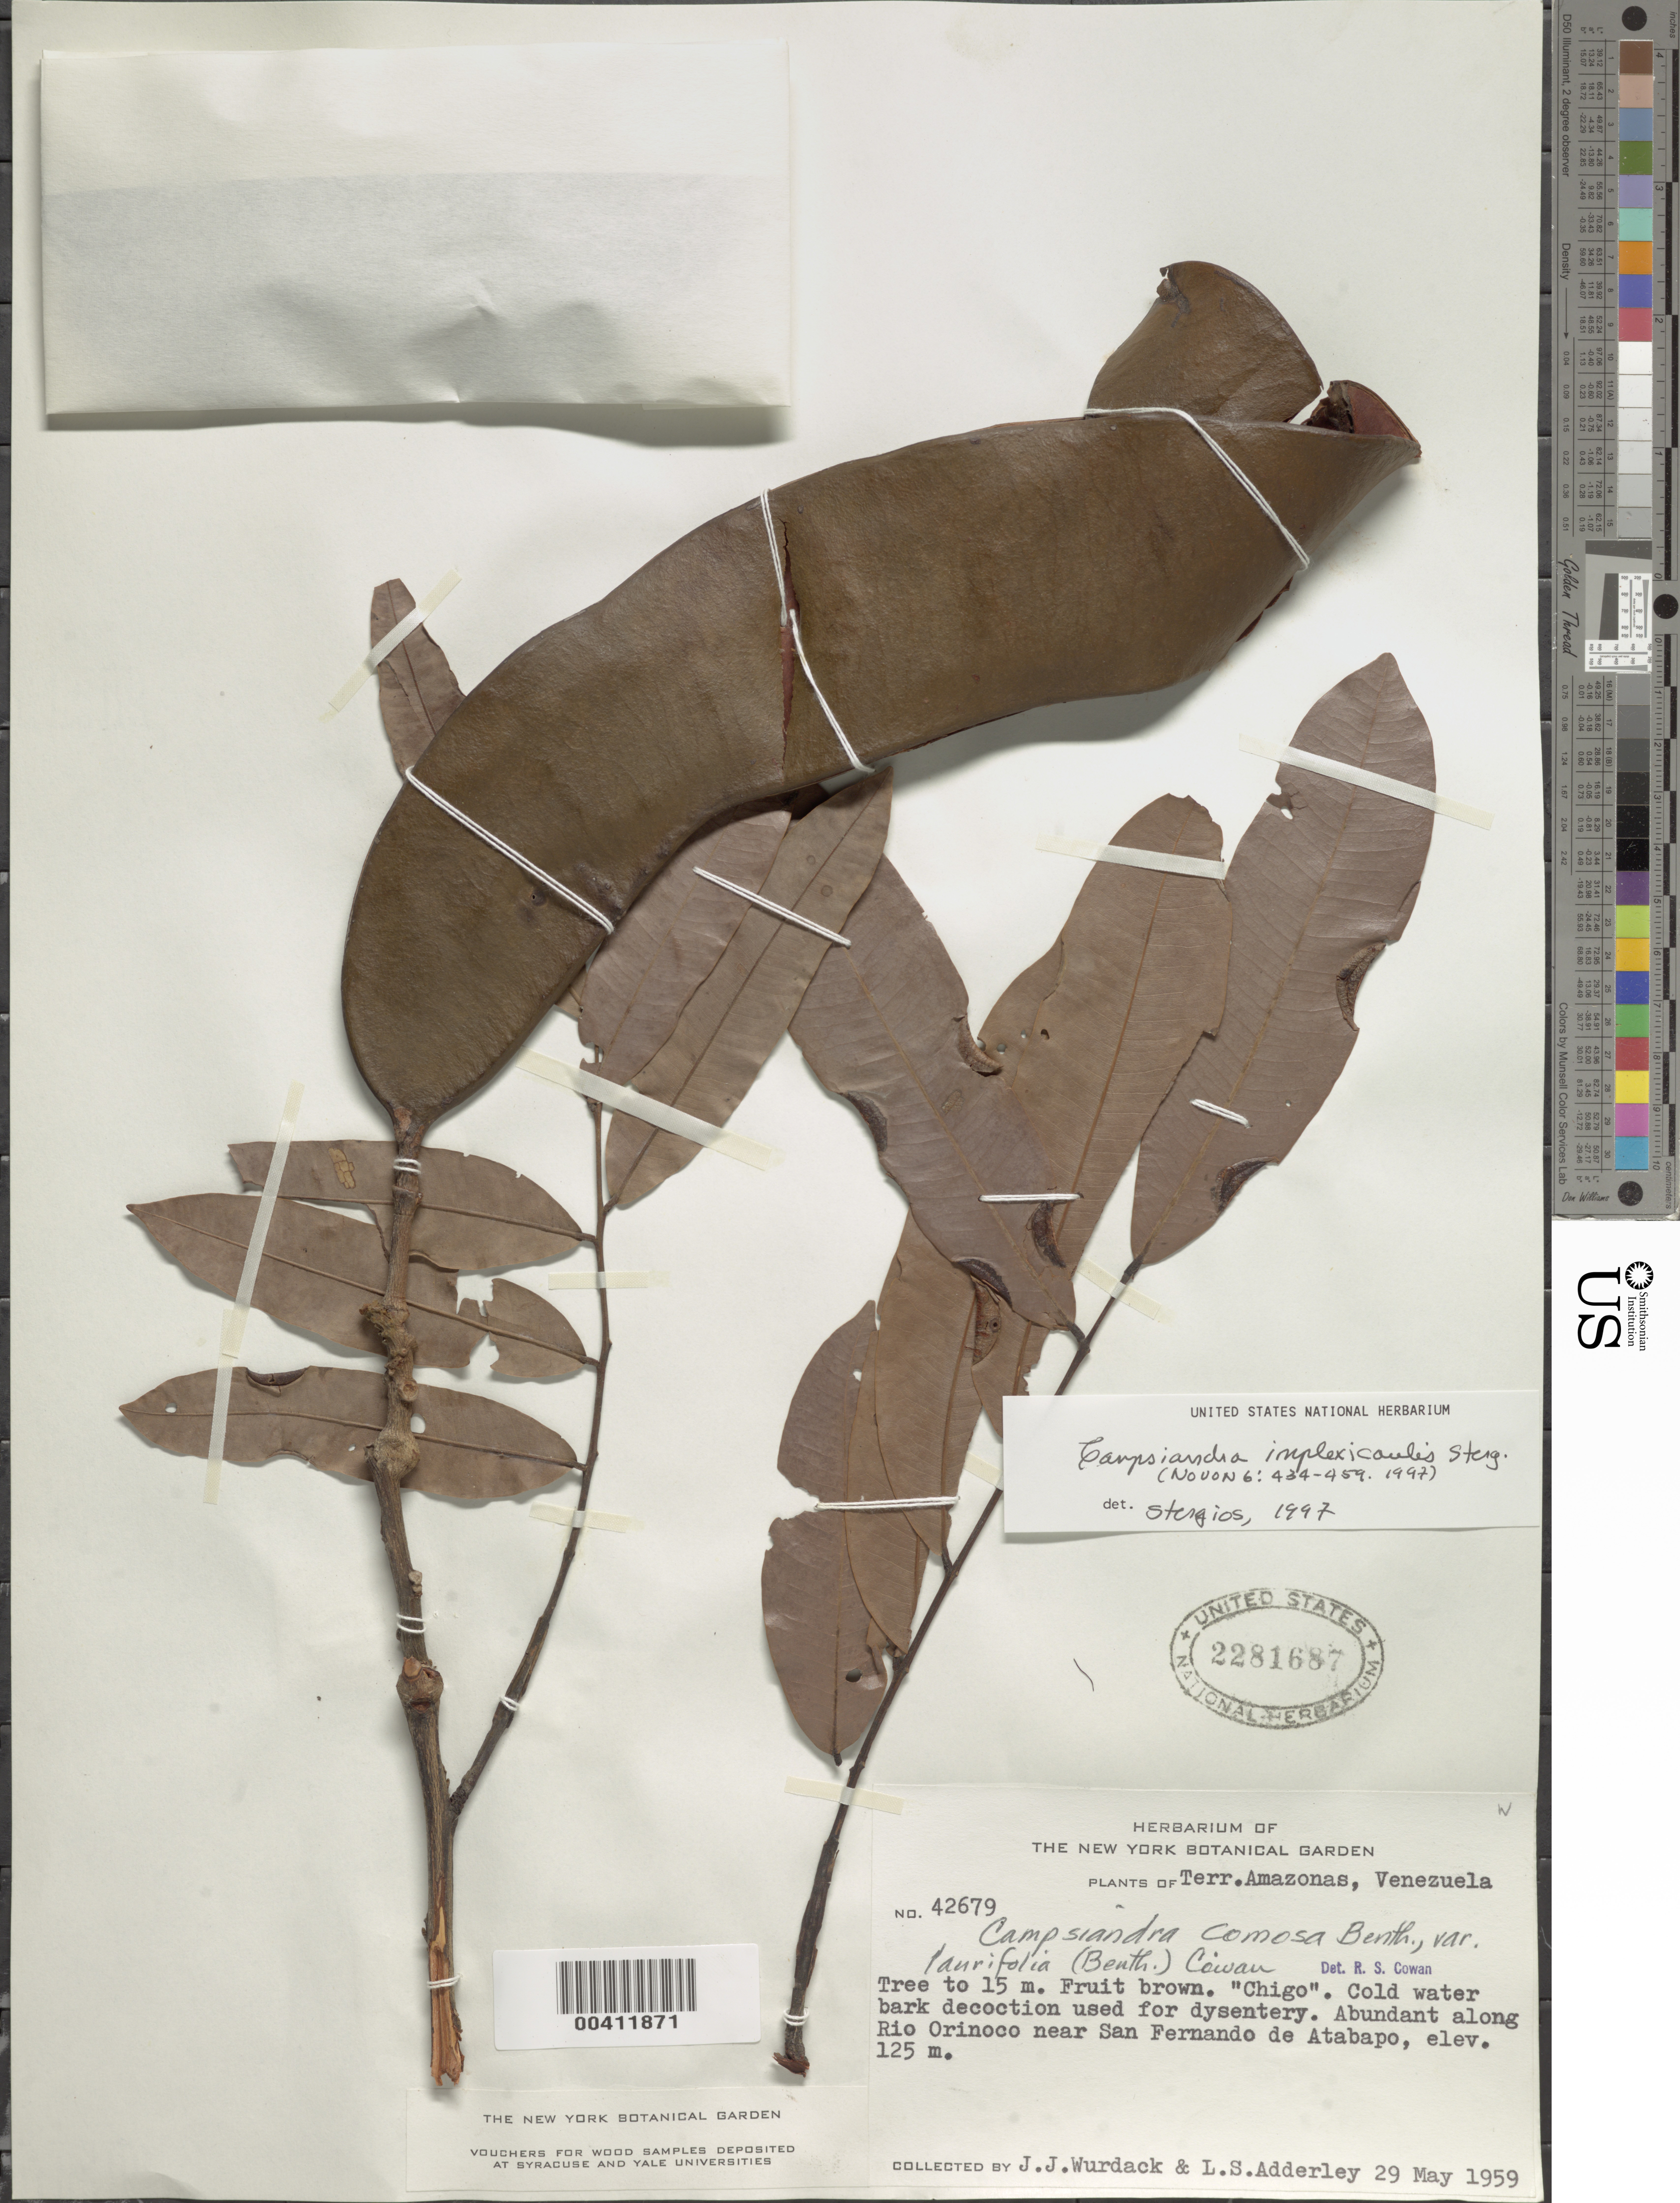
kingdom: Plantae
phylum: Tracheophyta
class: Magnoliopsida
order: Fabales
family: Fabaceae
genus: Campsiandra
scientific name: Campsiandra implexicaulis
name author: Stergios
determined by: Cowan, R. S.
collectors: J. J. Wurdack & L. S. Adderley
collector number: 42679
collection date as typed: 29 May 1959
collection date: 1959-05-29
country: Venezuela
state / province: Amazonas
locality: Along rio orinoco near San Fernando de Atabapo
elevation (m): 125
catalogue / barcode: US 2281687